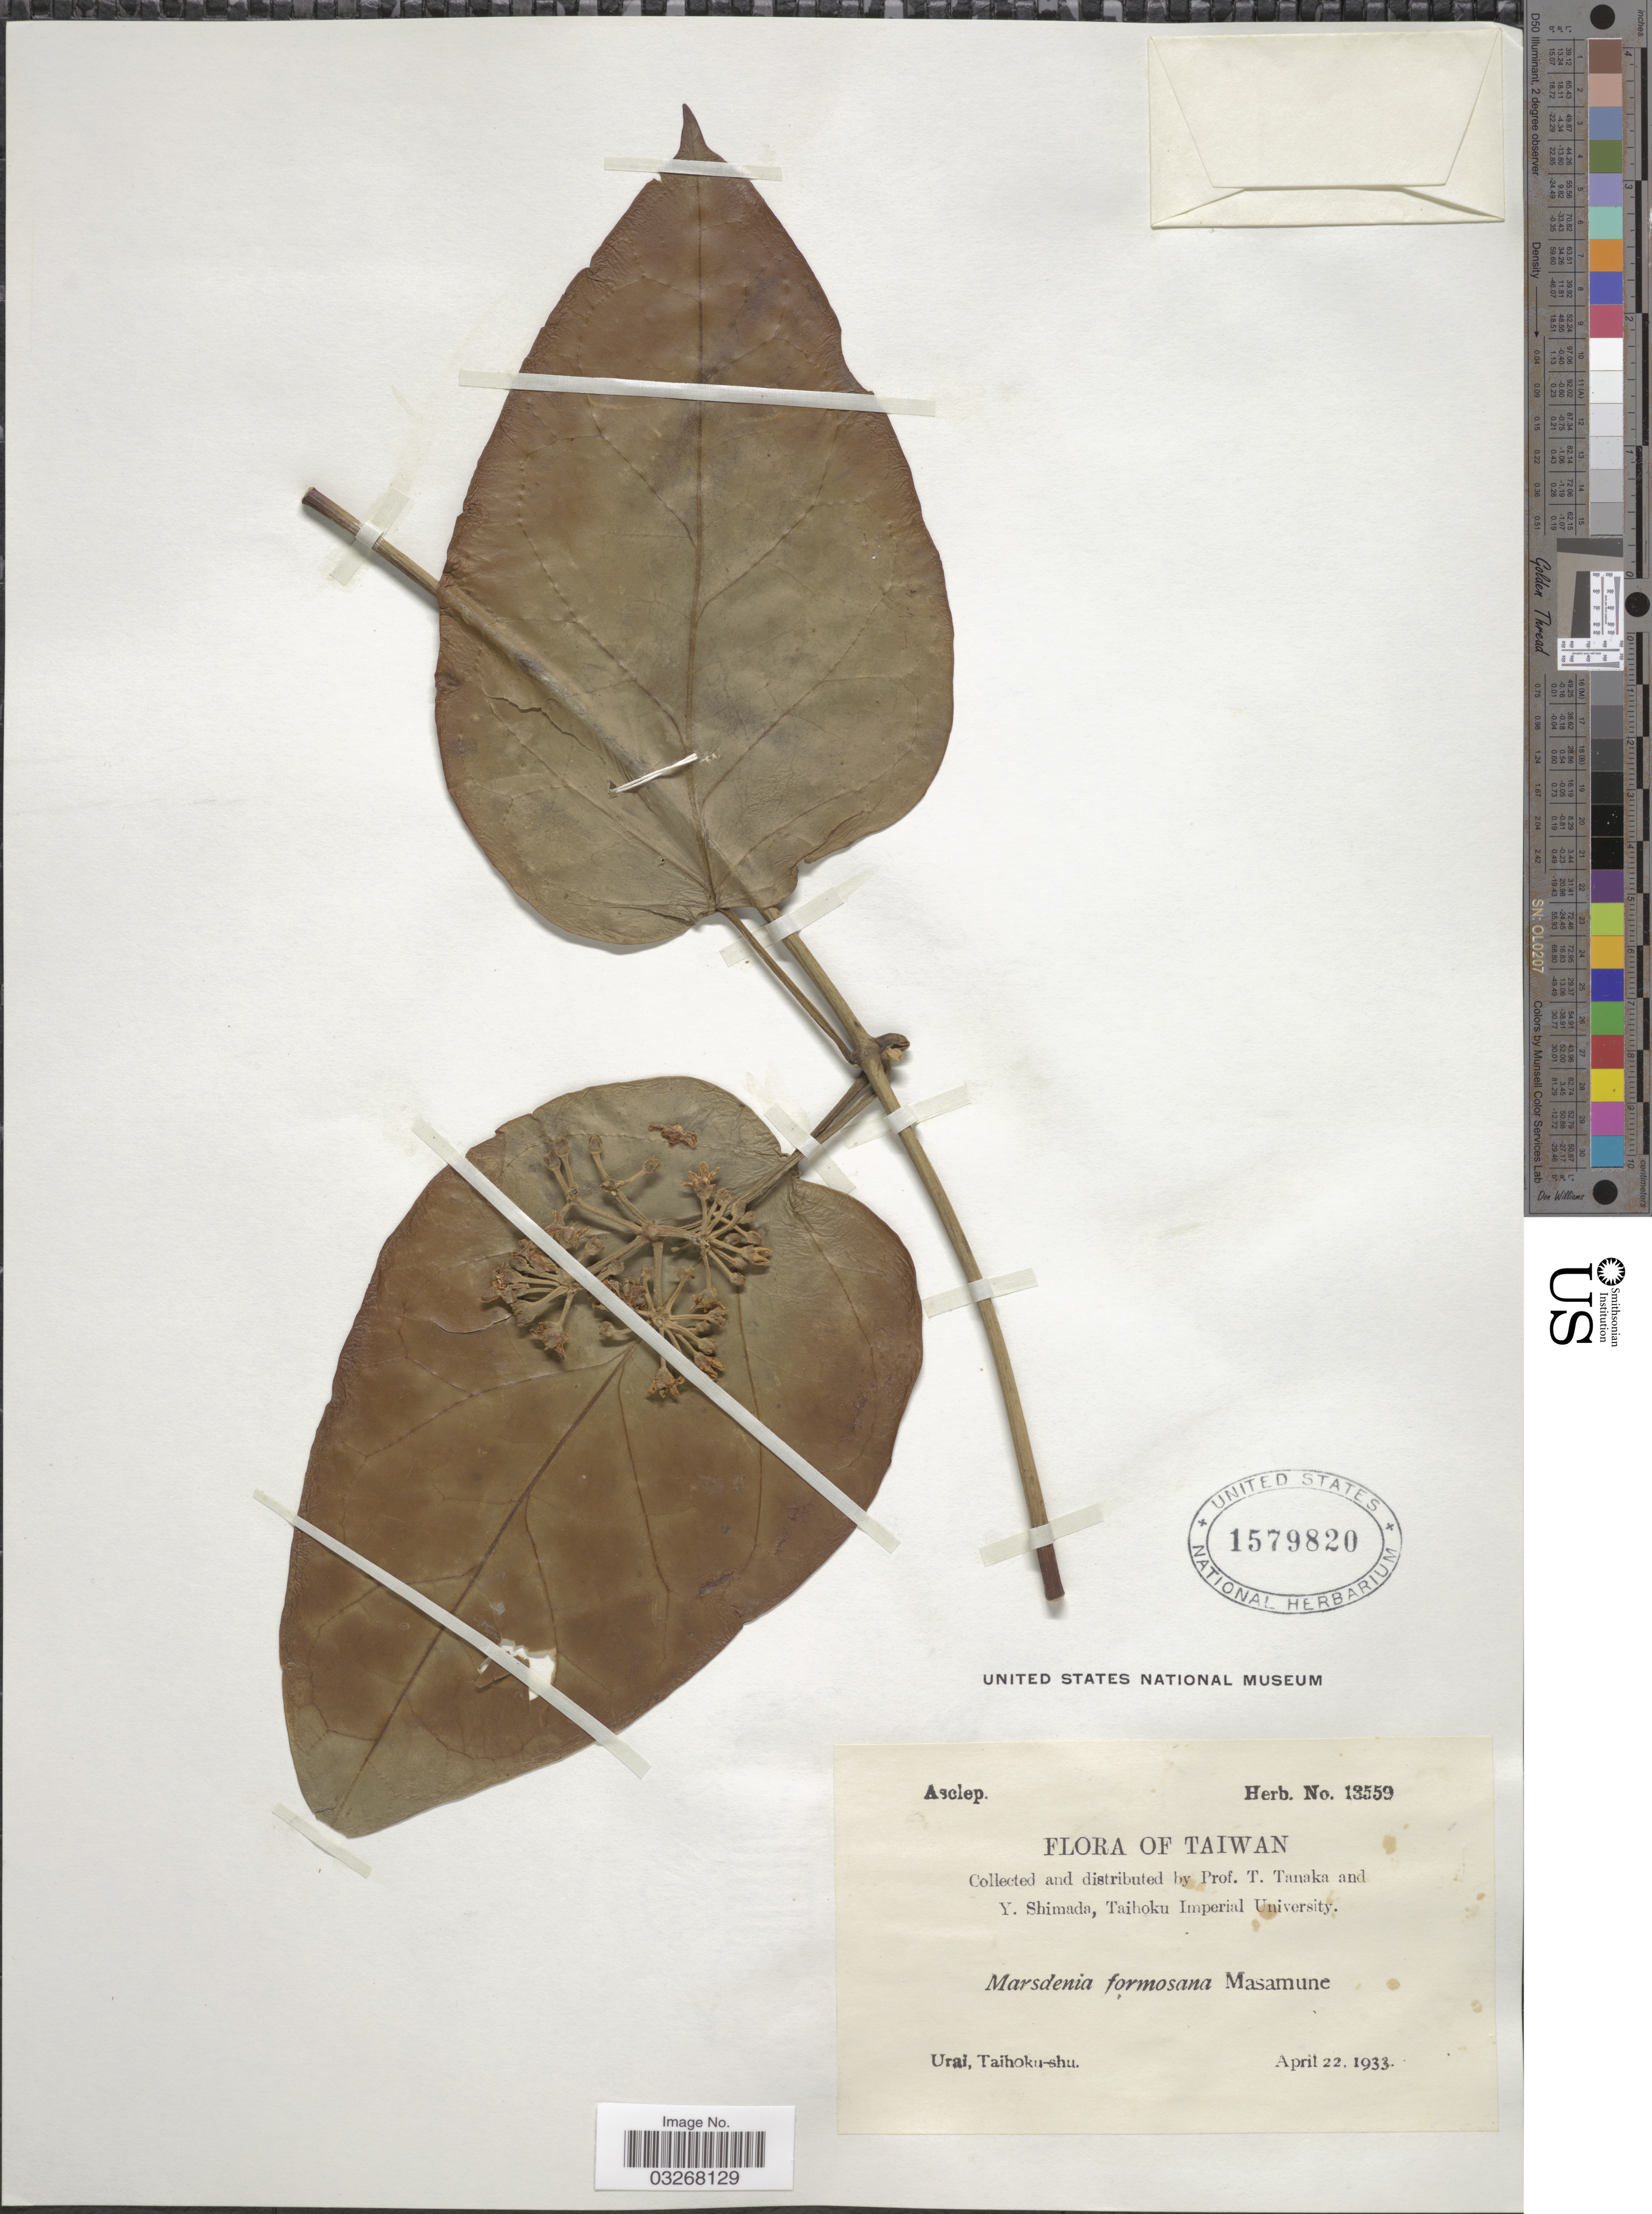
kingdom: Plantae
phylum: Tracheophyta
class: Magnoliopsida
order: Gentianales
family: Apocynaceae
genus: Marsdenia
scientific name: Marsdenia formosana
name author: Masam.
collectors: T. Tanaka & Y. Shimada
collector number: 13559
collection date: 1933-04-22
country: Taiwan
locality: Urai, Taihoku-shu.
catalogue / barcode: US 1579820